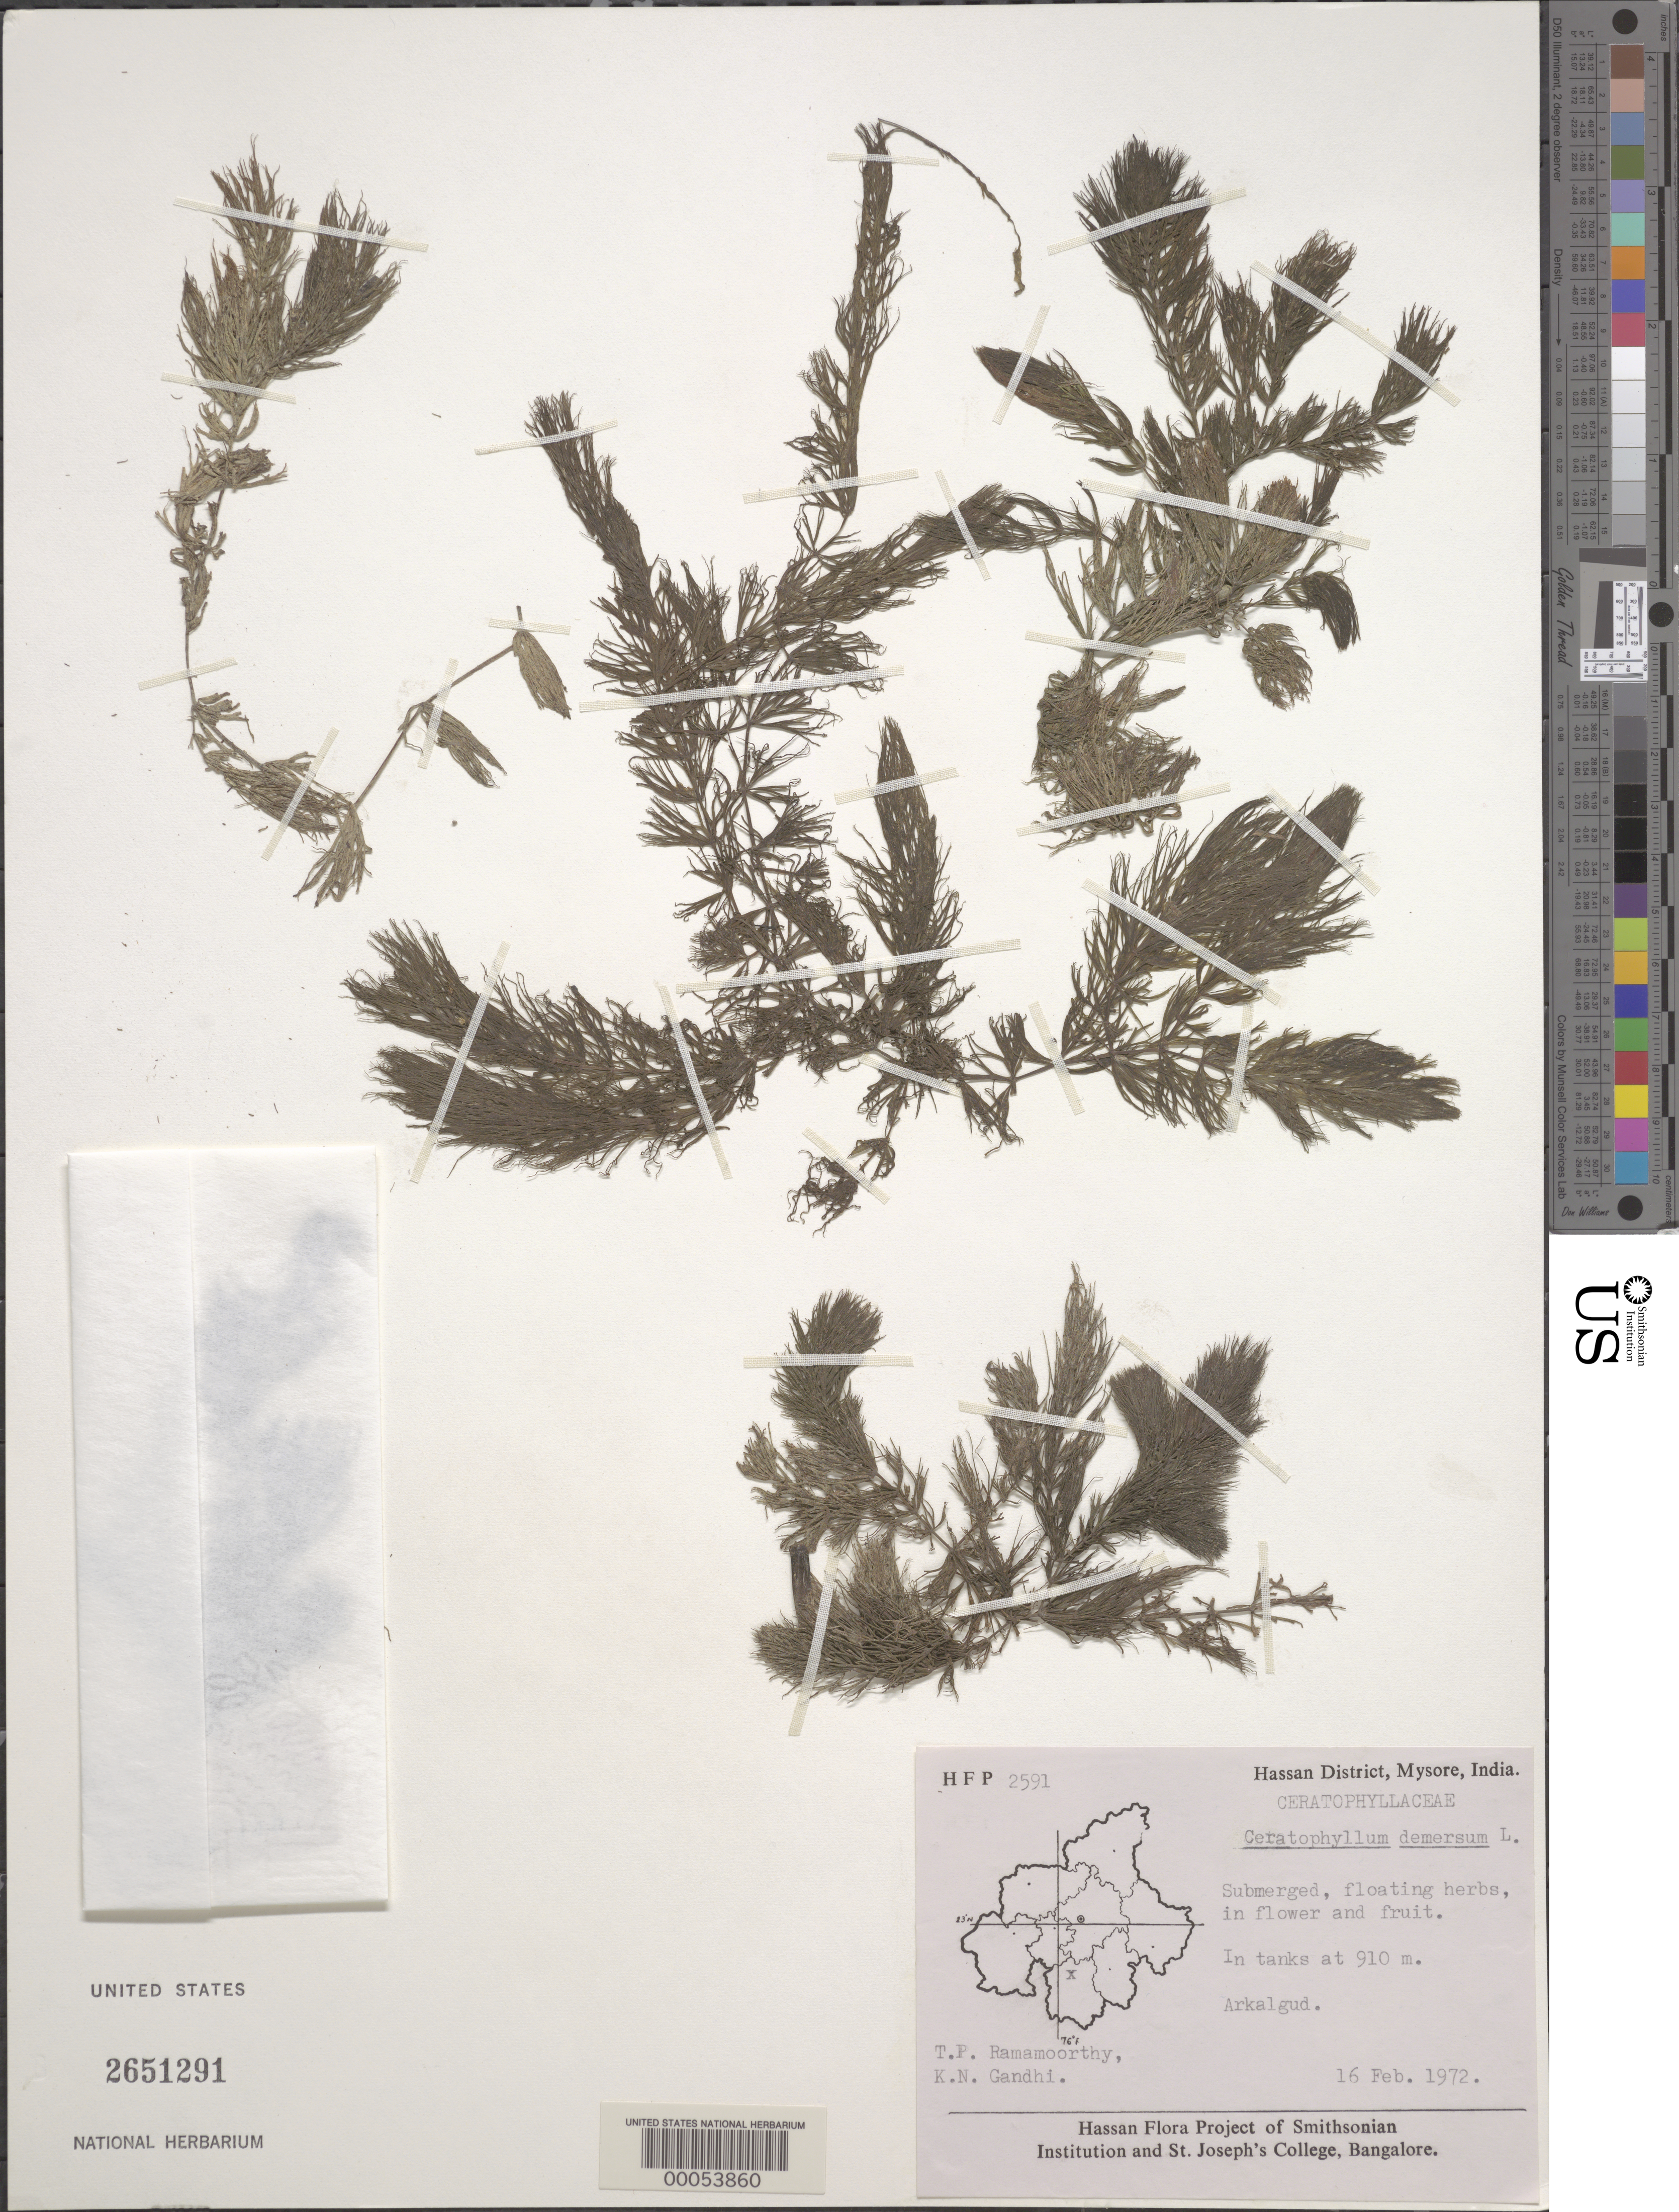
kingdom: Plantae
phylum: Tracheophyta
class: Magnoliopsida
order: Ceratophyllales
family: Ceratophyllaceae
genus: Ceratophyllum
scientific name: Ceratophyllum demersum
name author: L.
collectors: T. P. Ramamoorthy & K. N. Gandhi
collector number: HFP 2591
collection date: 1972-02-16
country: India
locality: Hassan District, Mysore. Arkalgud.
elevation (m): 910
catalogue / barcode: US 2651291